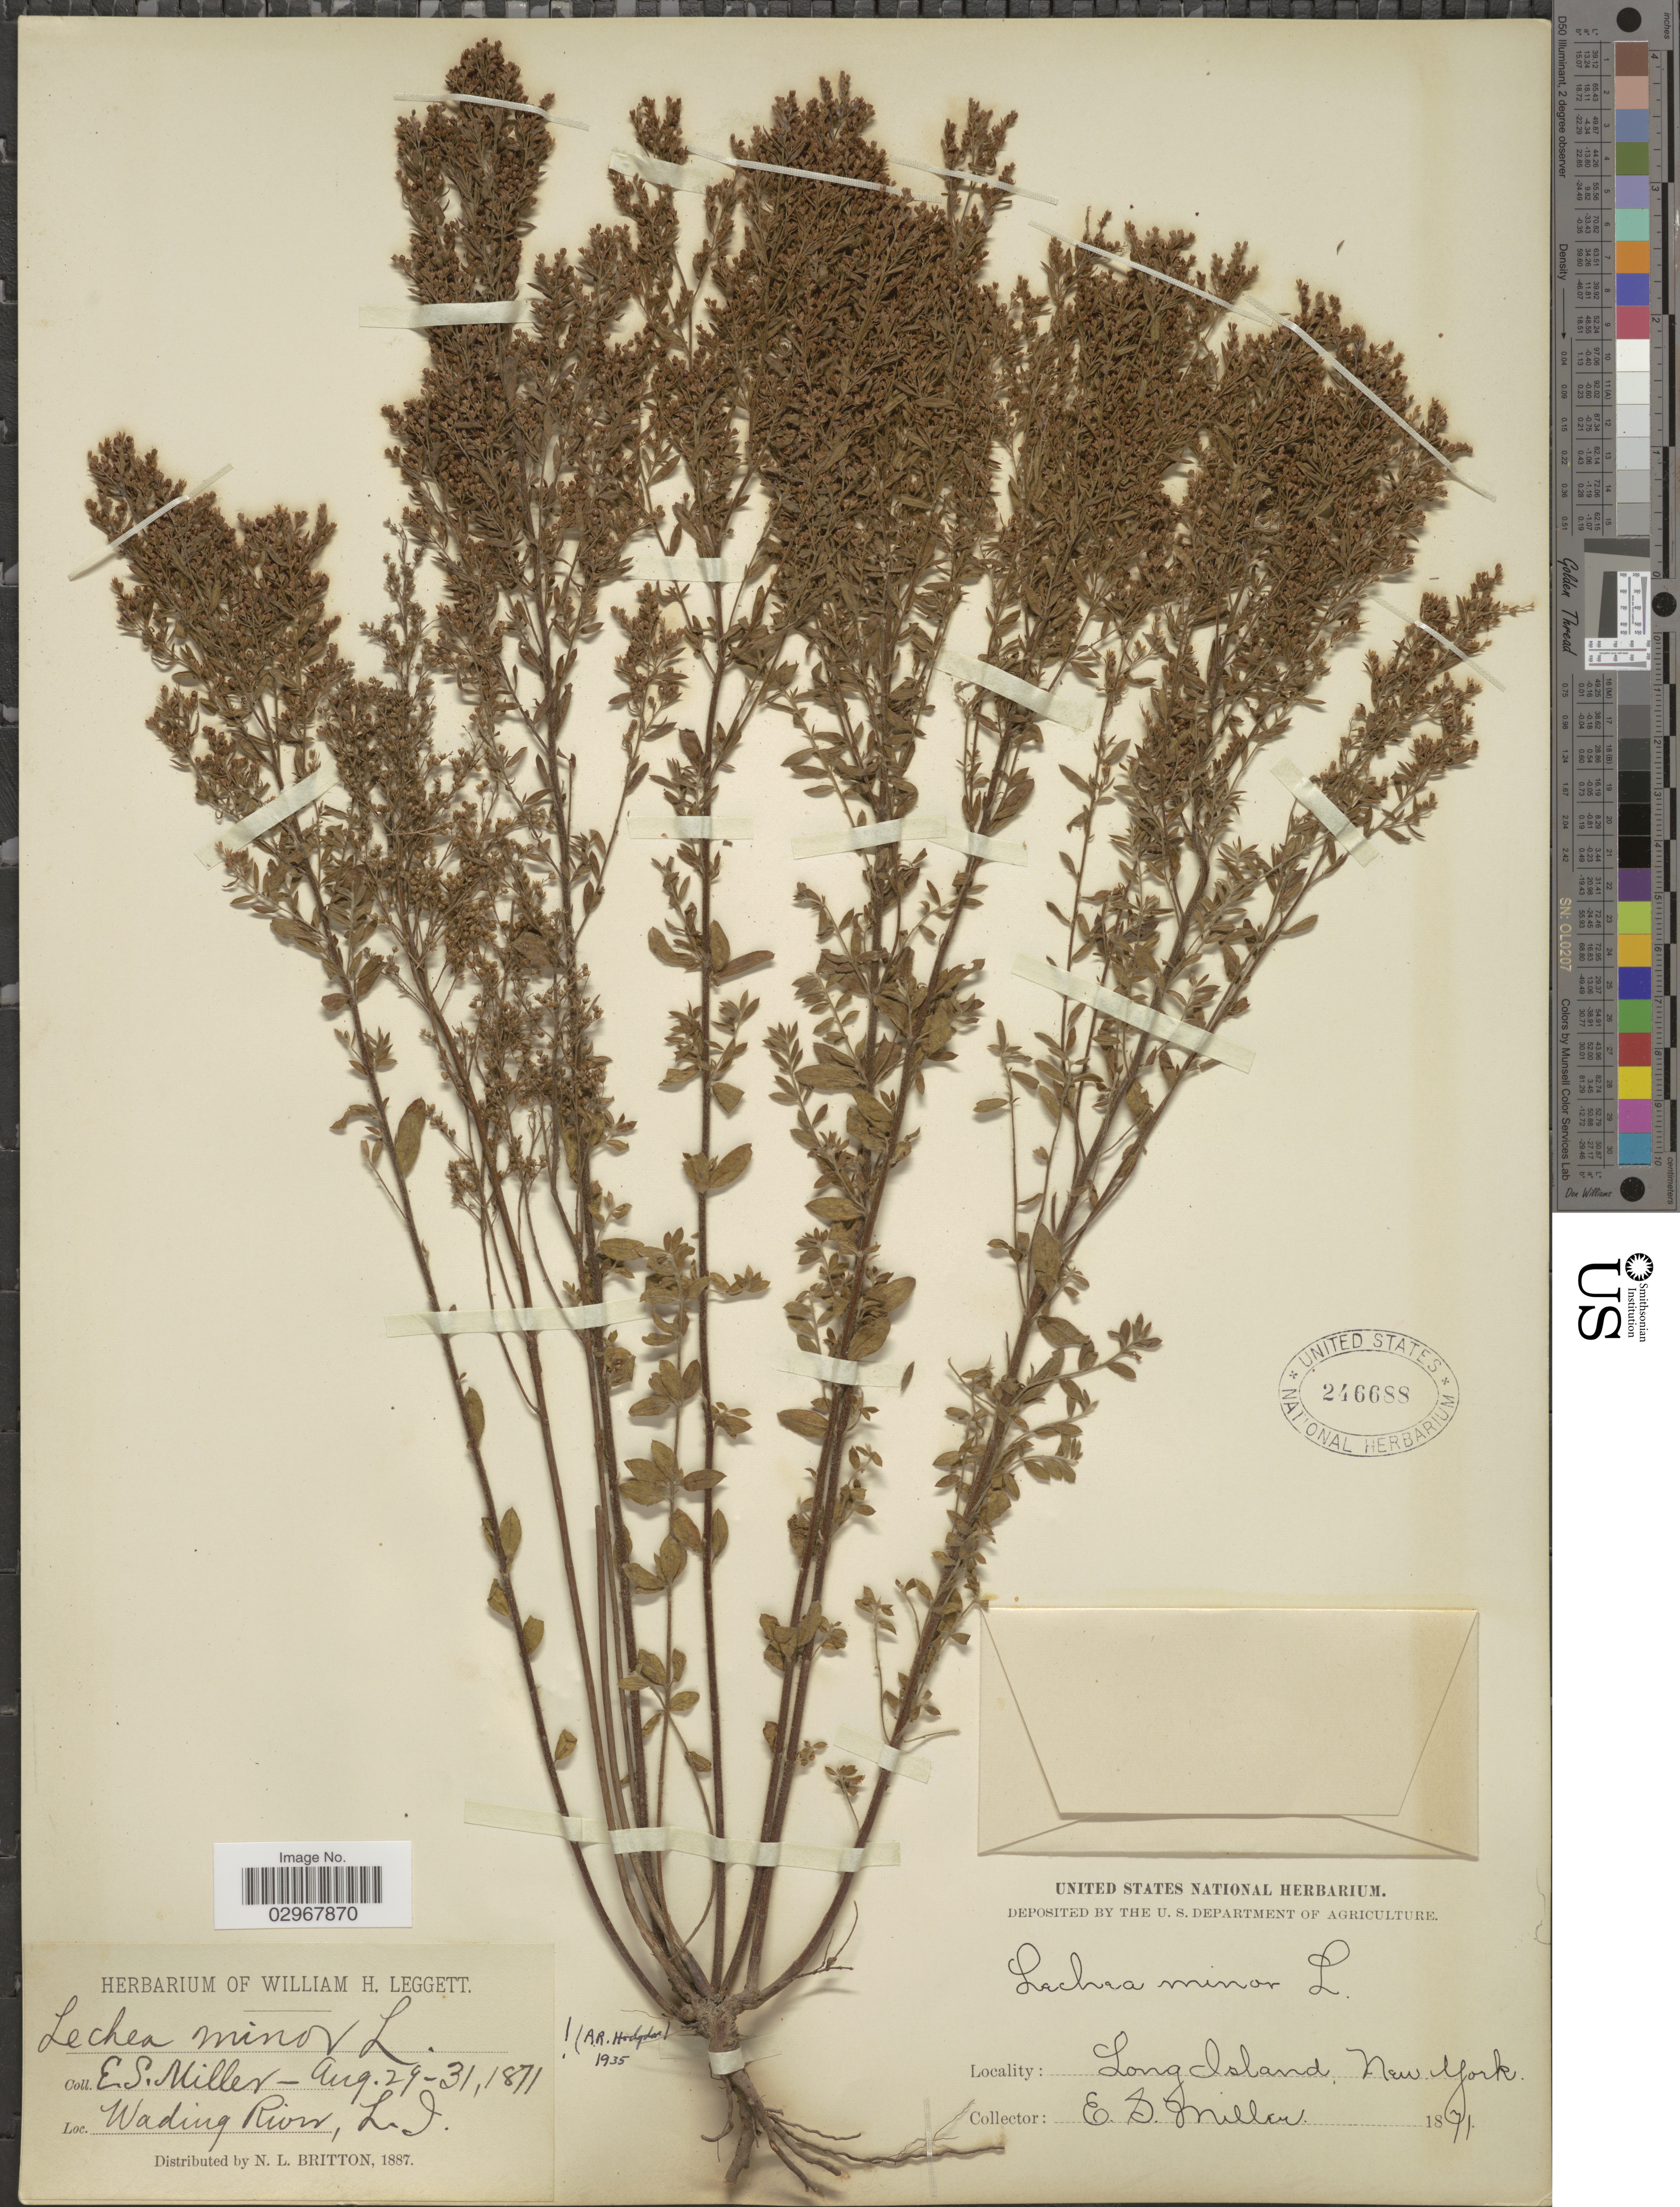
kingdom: Plantae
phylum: Tracheophyta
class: Magnoliopsida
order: Malvales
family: Cistaceae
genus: Lechea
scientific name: Lechea minor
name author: L.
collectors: E. S. Miller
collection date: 1871-08-29/1871-08-31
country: United States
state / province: New York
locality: Wading River, L.I. Long Island.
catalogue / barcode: US 246688